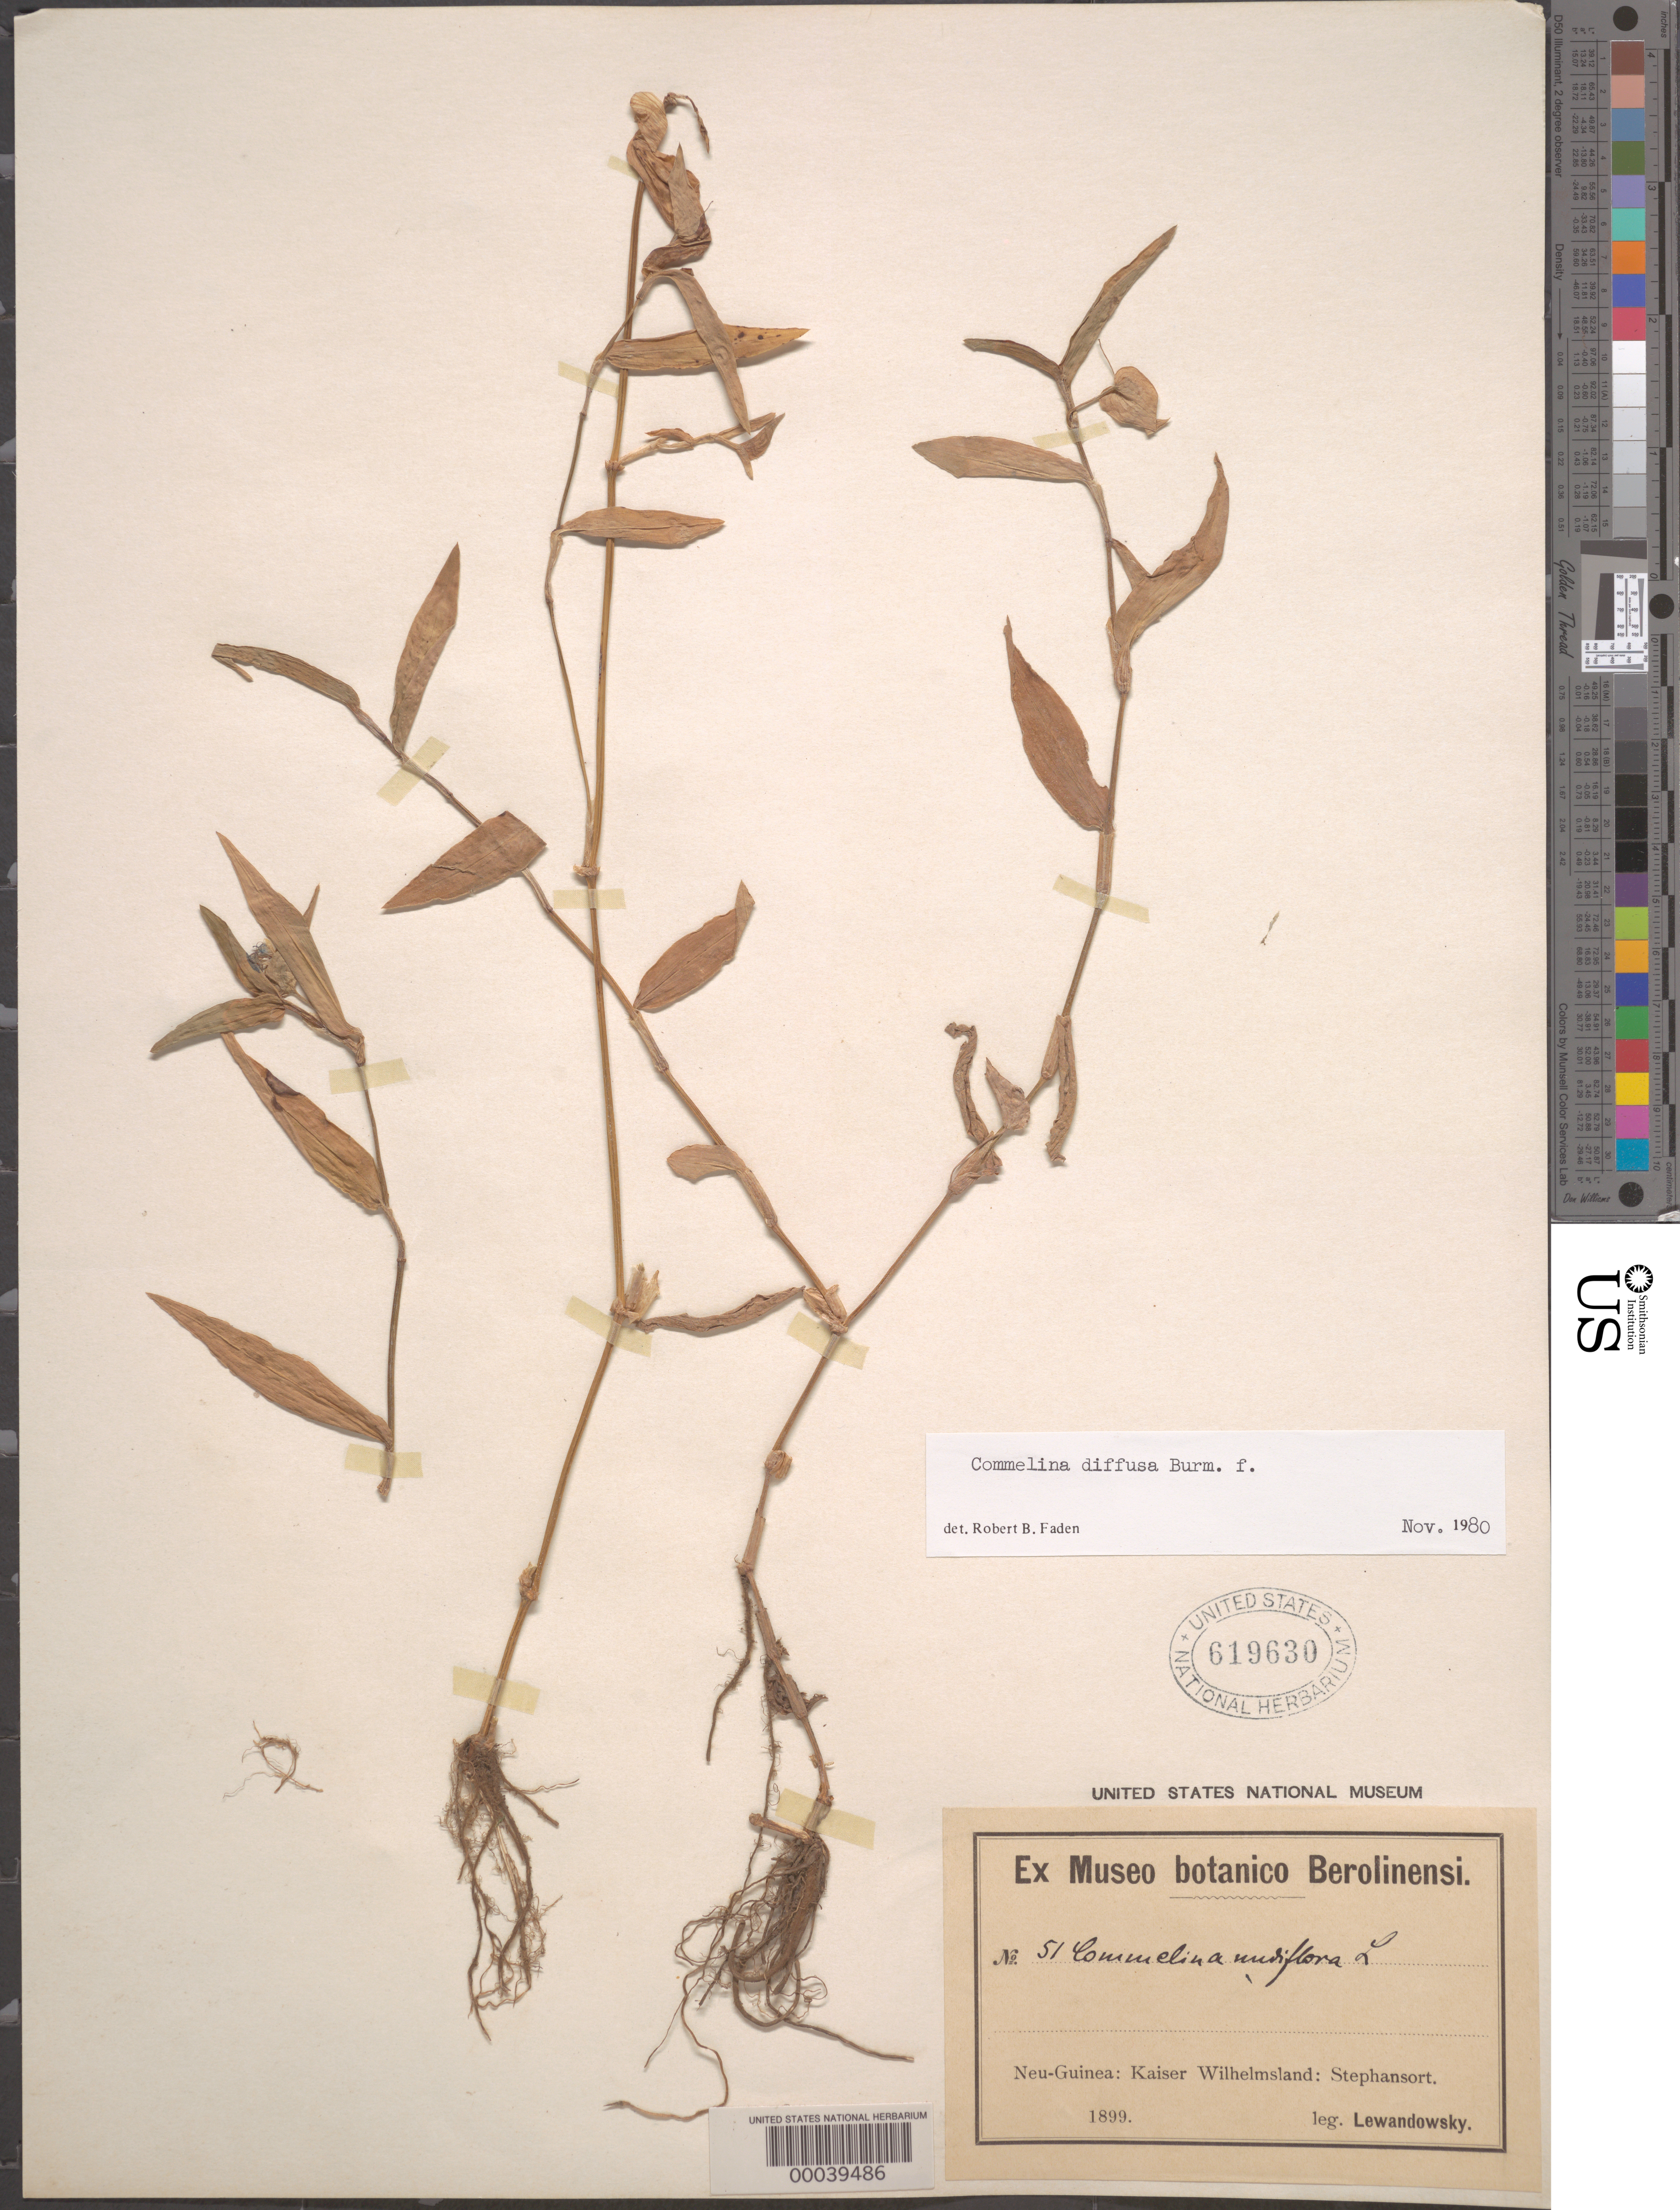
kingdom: Plantae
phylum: Tracheophyta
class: Liliopsida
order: Commelinales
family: Commelinaceae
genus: Commelina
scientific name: Commelina diffusa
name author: Burm. f.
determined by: Faden, Robert B., (US), Smithsonian Institution - National Museum of Natural History (UNITED STATES)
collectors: -. Lewandowsky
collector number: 51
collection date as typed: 1899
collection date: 1899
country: Papua New Guinea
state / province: Madang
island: New Guinea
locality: Kaiser wilhelmsland, stephansort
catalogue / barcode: US 619630